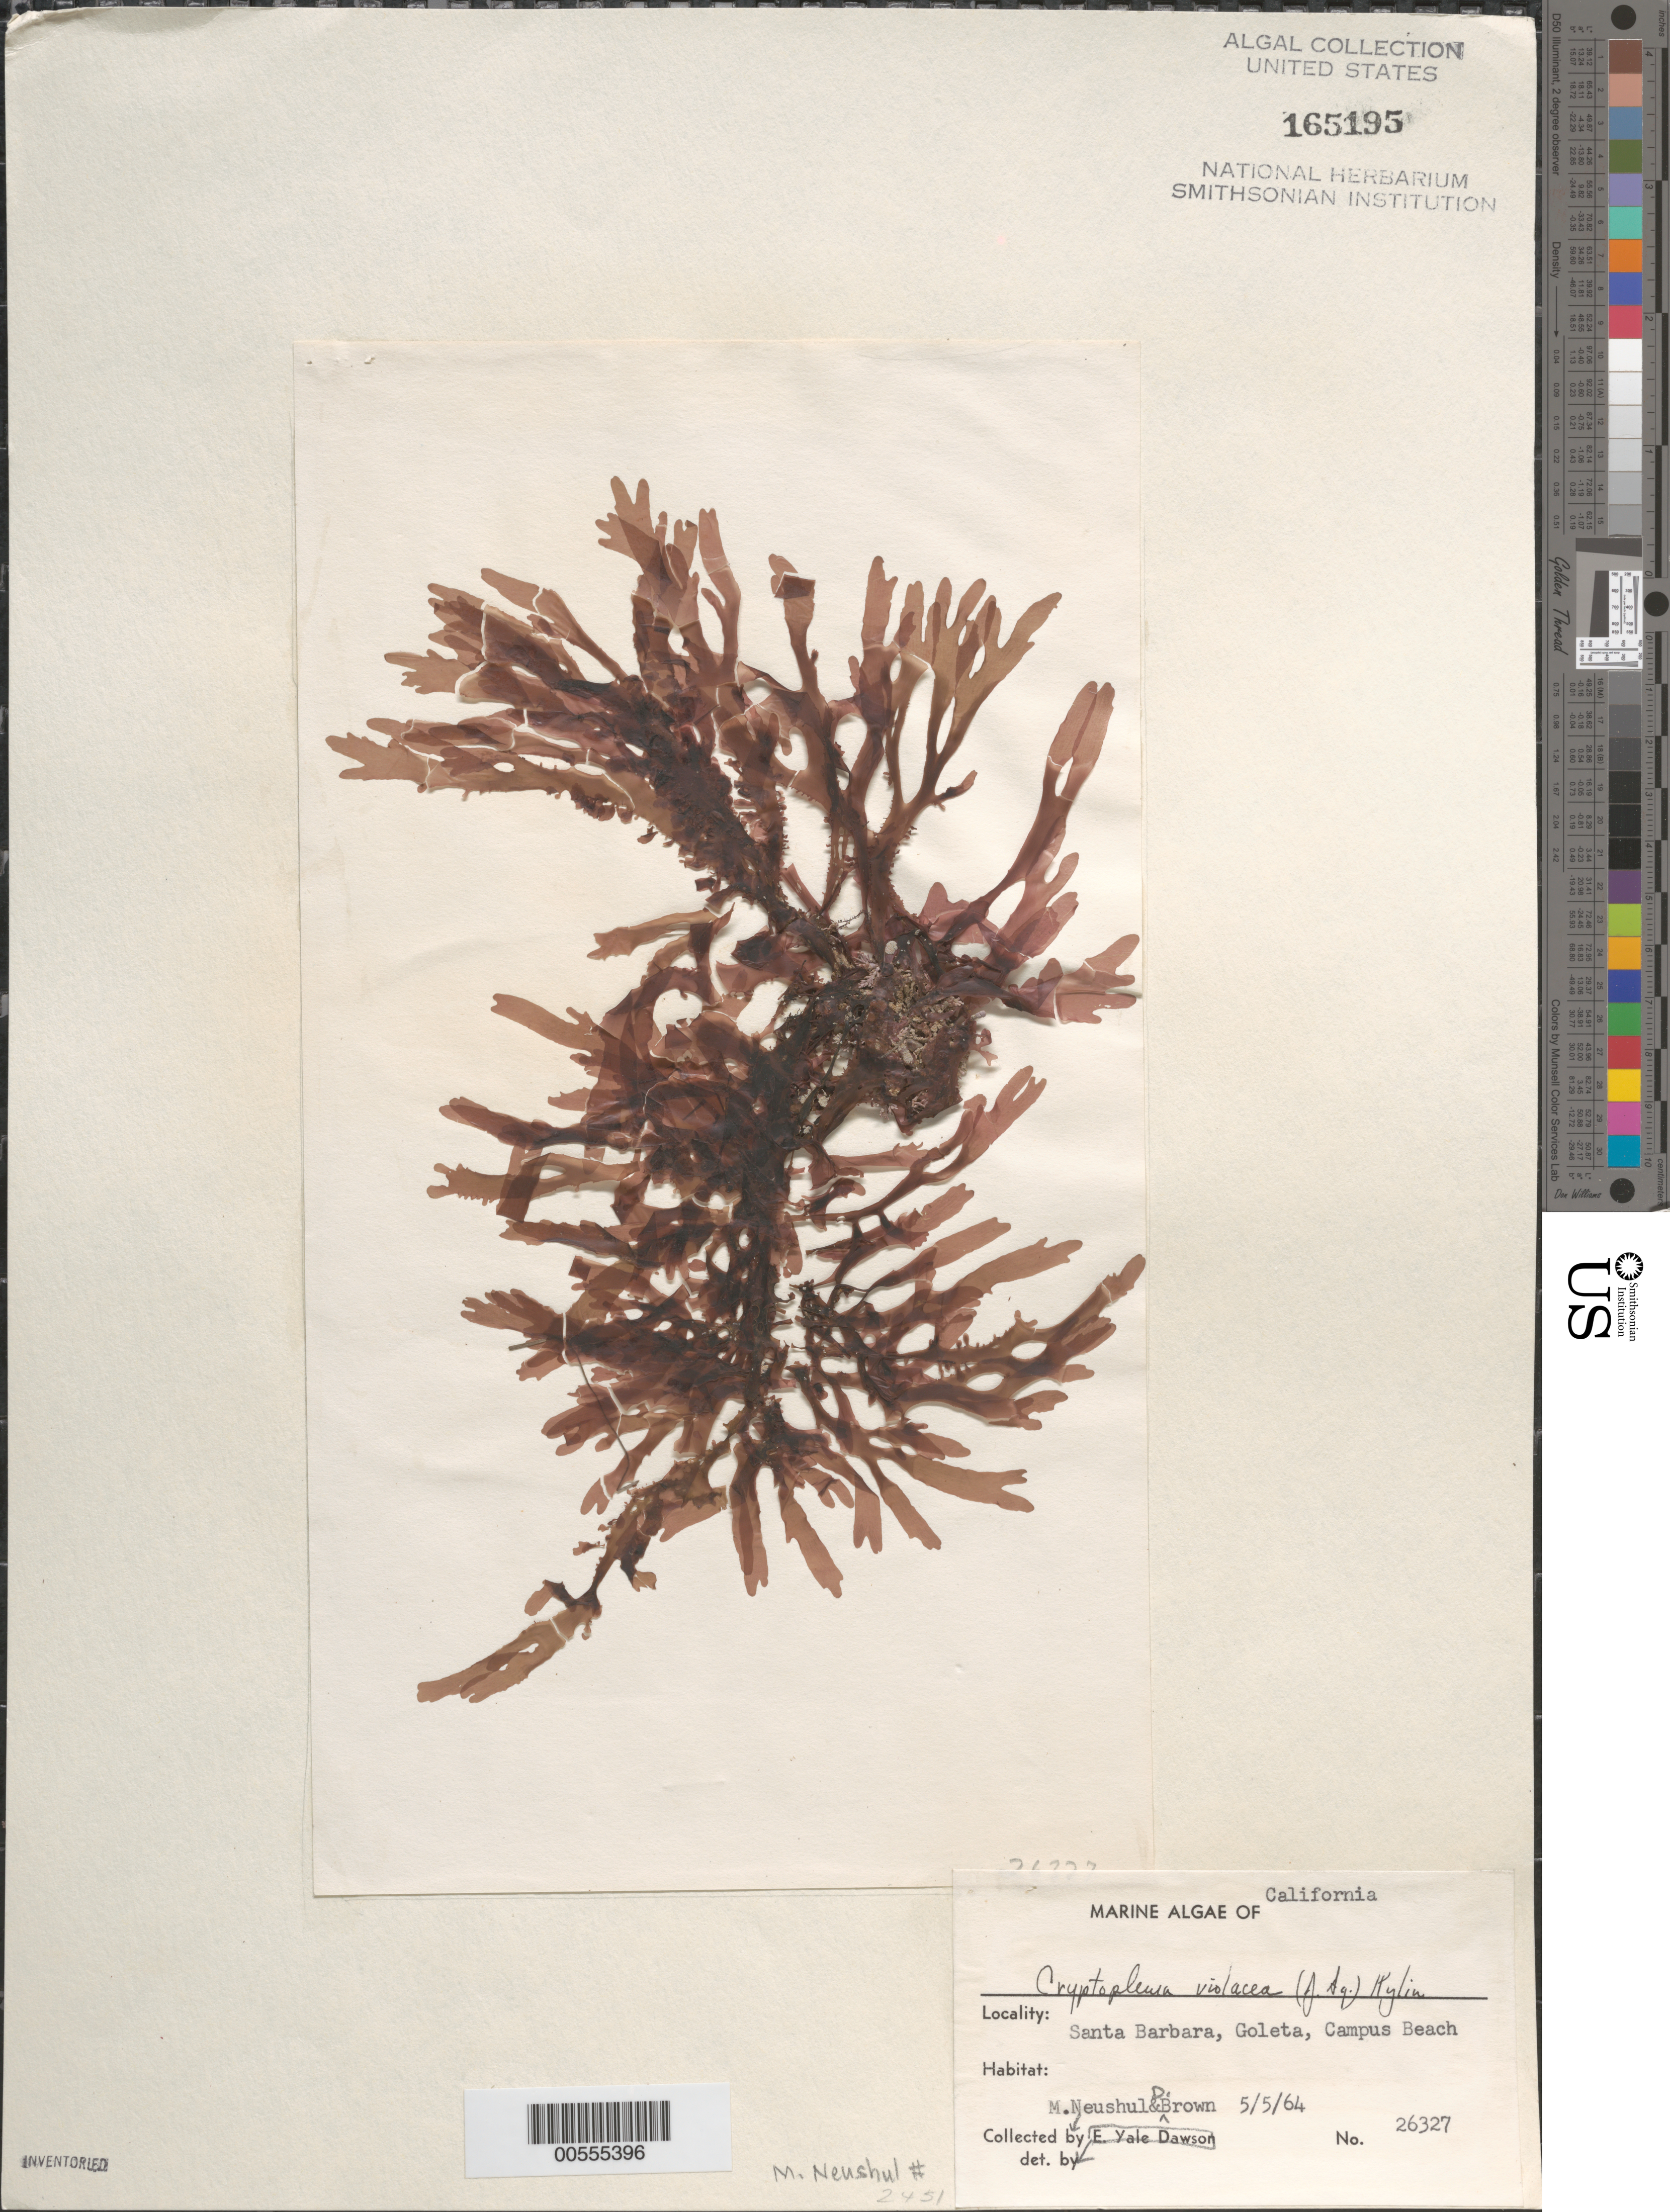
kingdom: Plantae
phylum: Rhodophyta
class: Florideophyceae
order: Ceramiales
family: Delesseriaceae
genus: Cryptopleura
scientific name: Cryptopleura violacea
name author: (J. Ag.) Kylin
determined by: Dawson, E. Y.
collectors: M. Neushul & D. Brown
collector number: Neushul 2451 & EYD 26327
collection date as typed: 05 May 1964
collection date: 1964-05-05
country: United States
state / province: California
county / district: Santa Barbara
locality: Santa Barbara, Goleta, Campus Beach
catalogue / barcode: US 165195